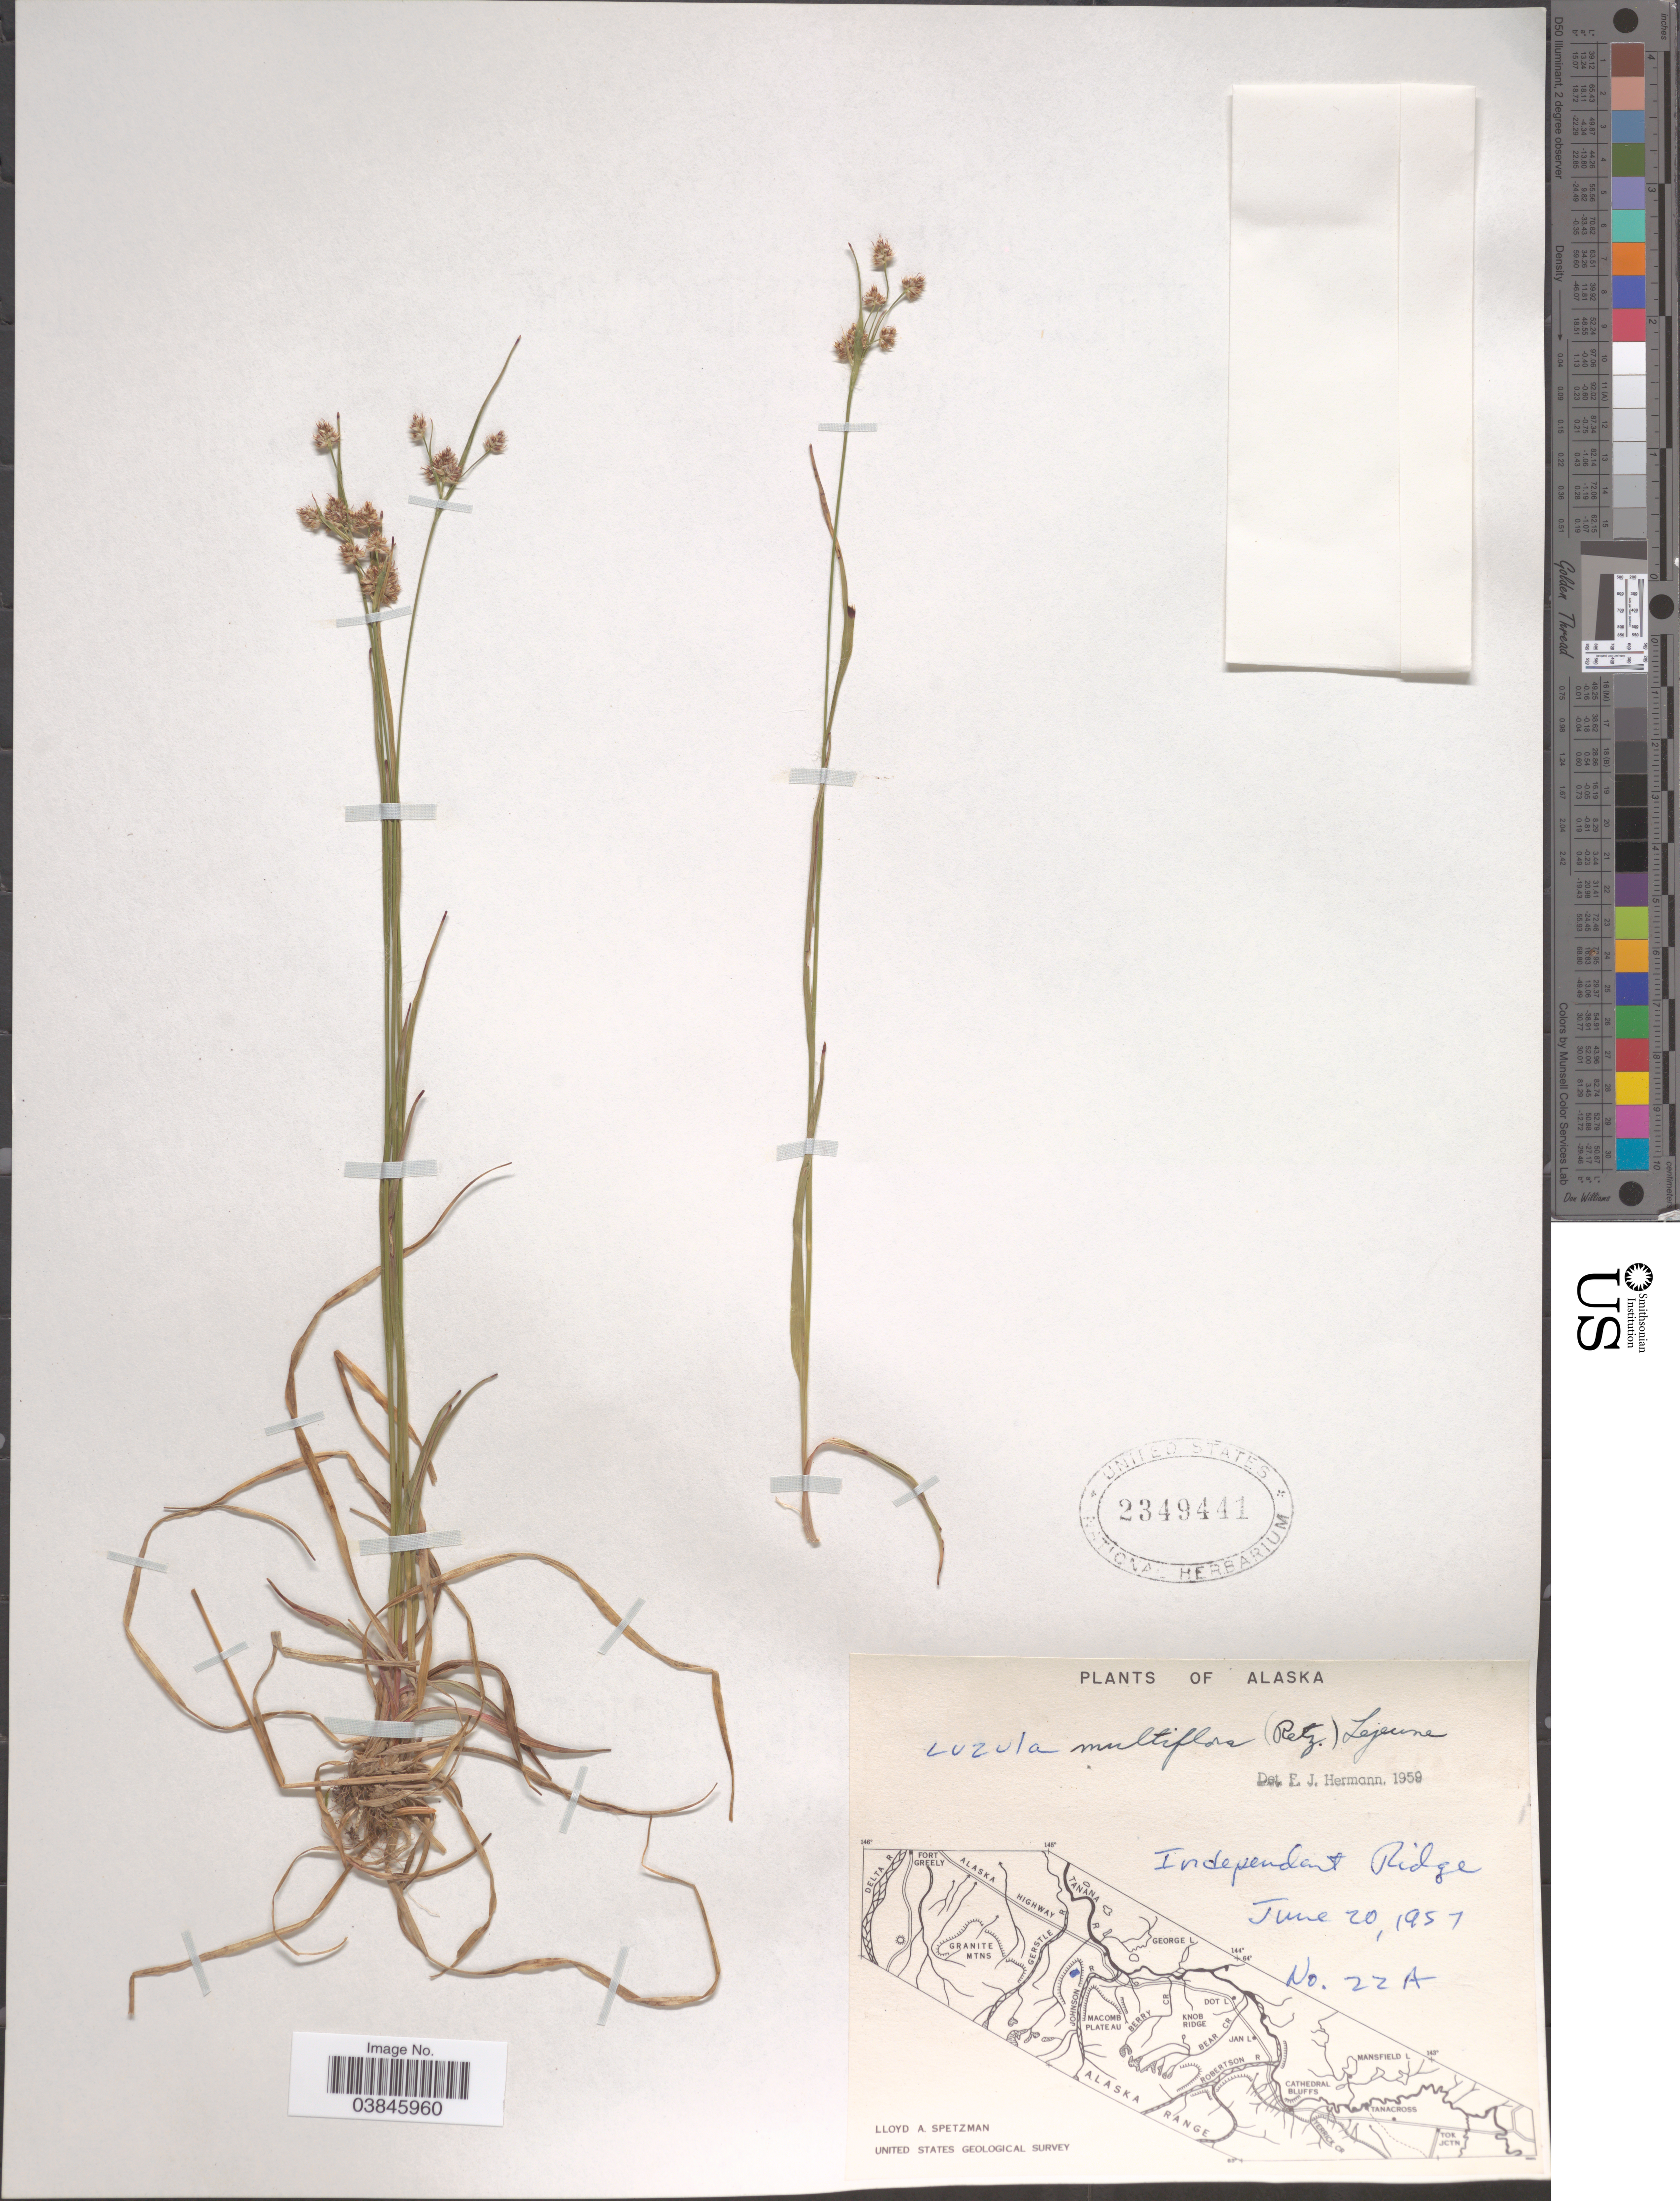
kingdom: Plantae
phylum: Tracheophyta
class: Liliopsida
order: Poales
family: Juncaceae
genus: Luzula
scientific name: Luzula multiflora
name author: (Ehrh.) Lej.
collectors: L. Spetzman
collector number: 22A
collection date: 1957-06-20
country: United States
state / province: Alaska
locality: Independent Ridge.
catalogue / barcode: US 2349441